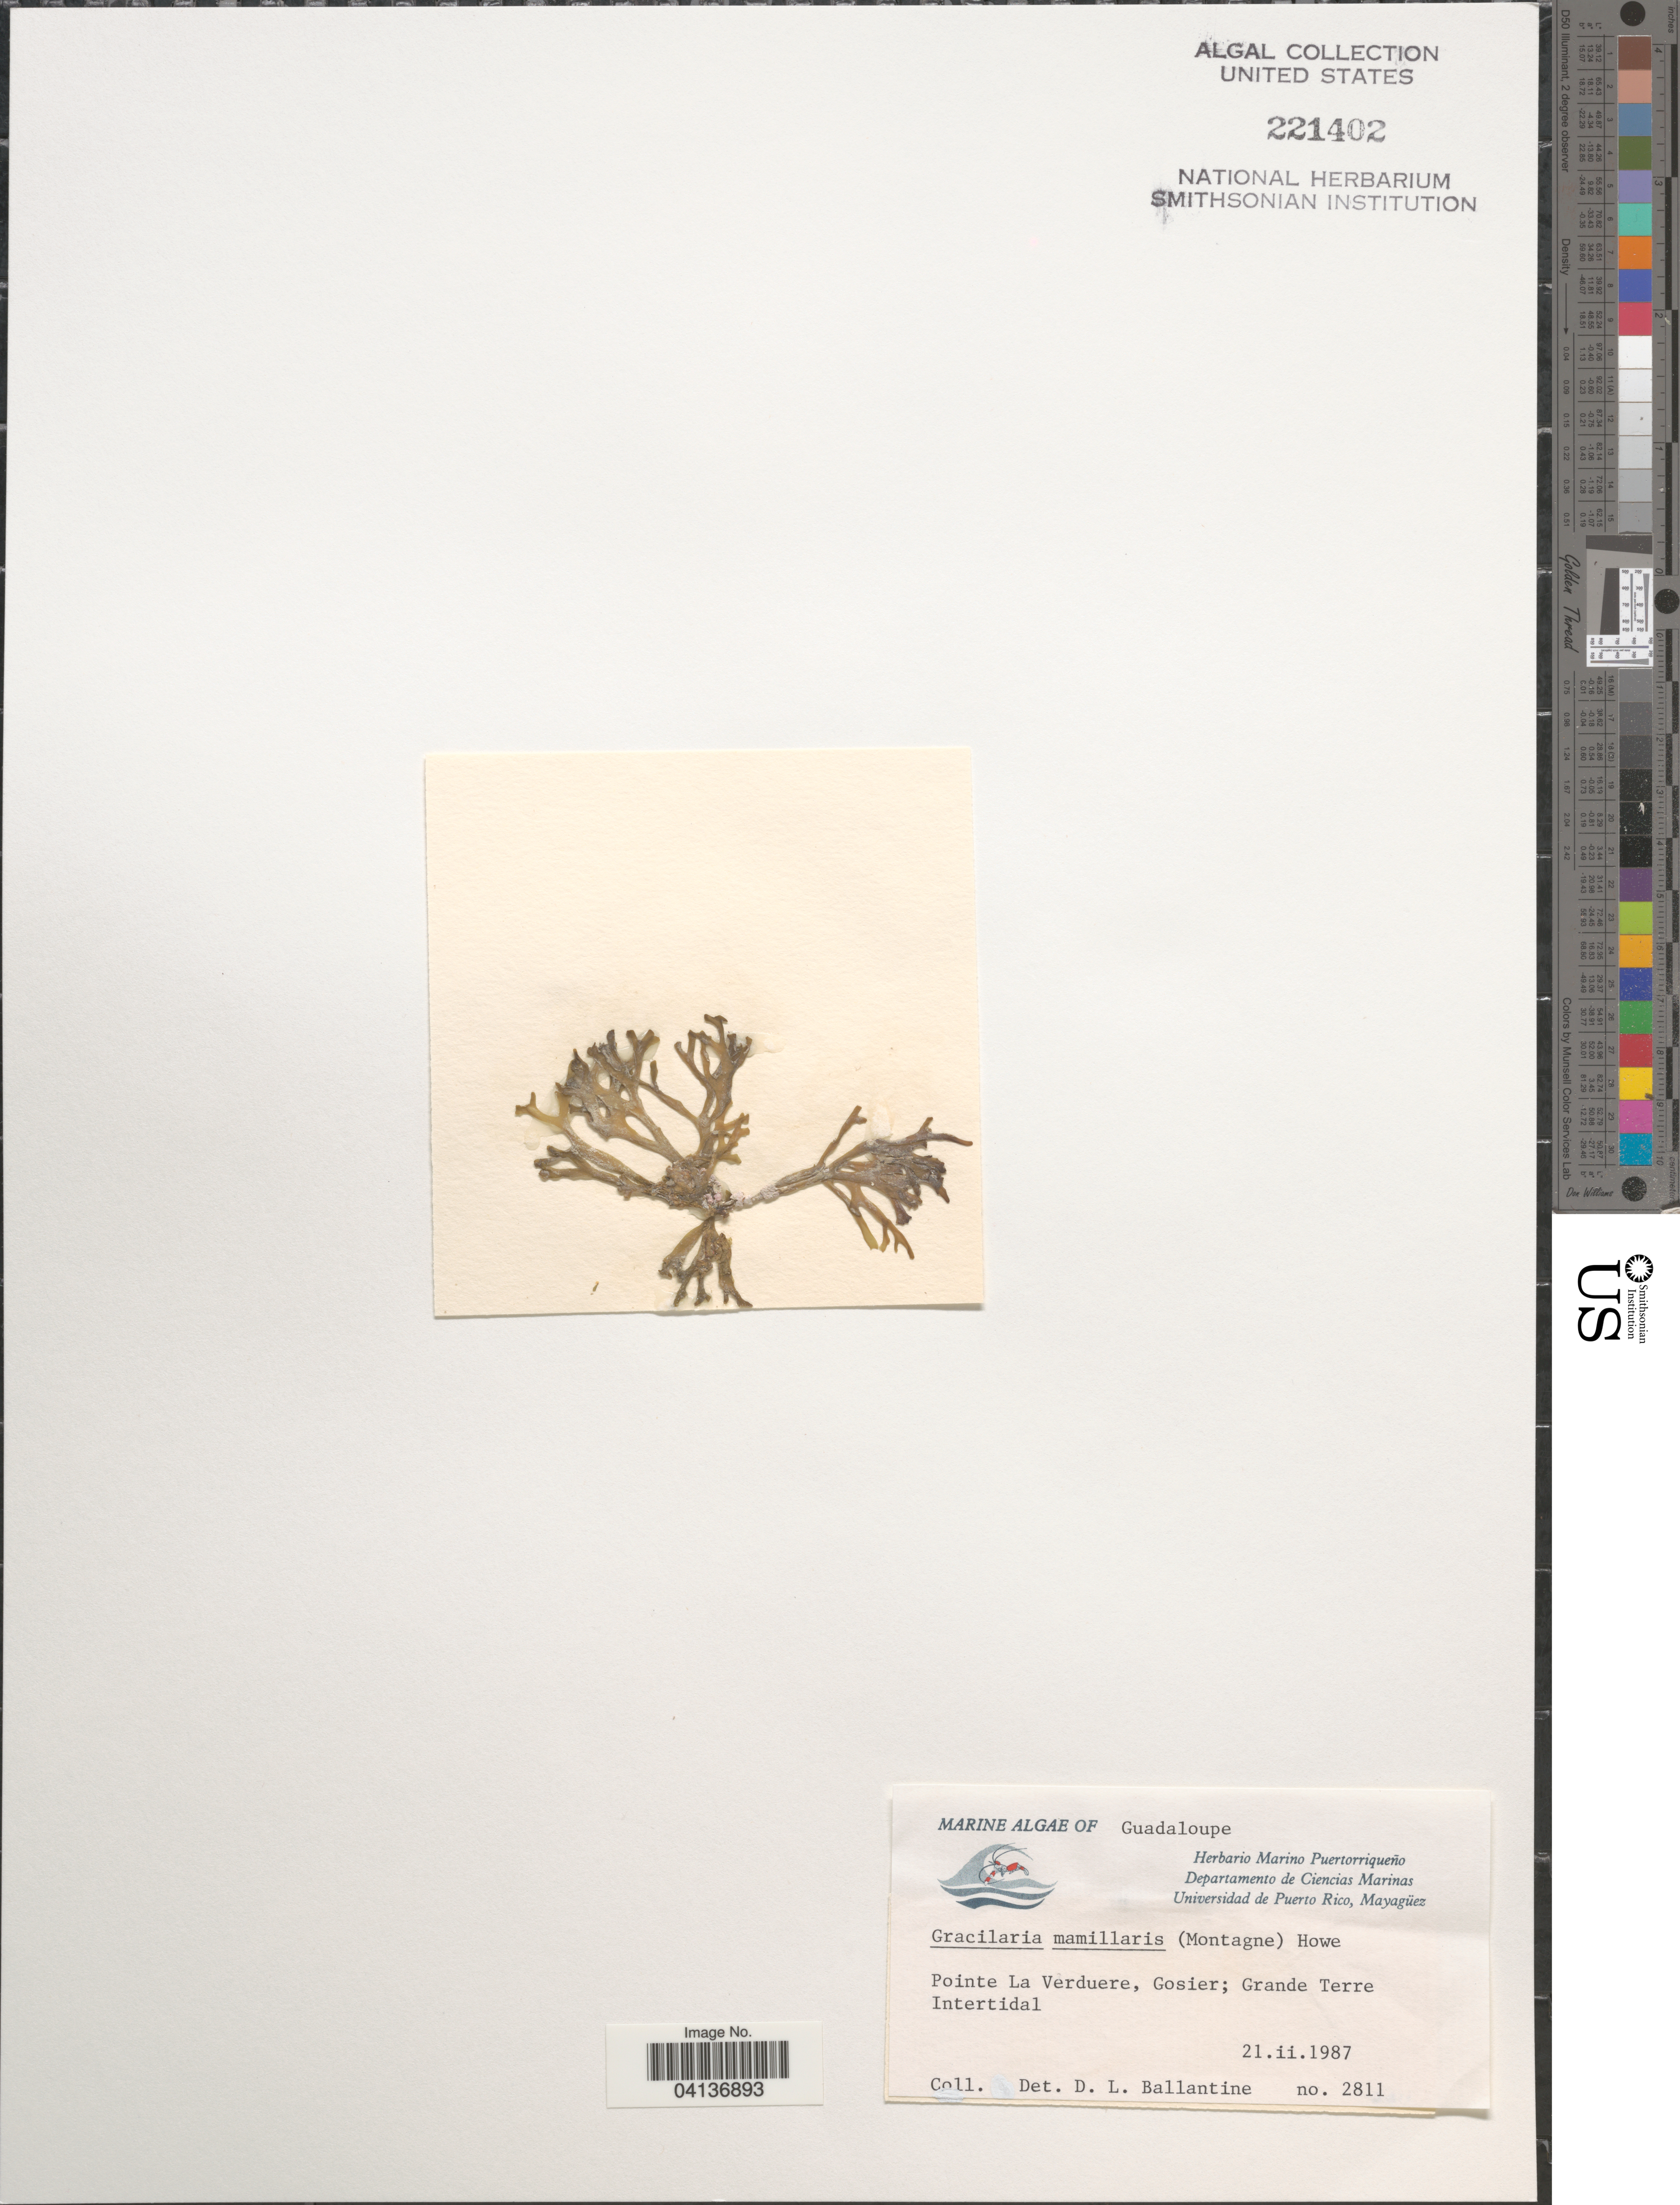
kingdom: Plantae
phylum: Rhodophyta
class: Florideophyceae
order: Gracilariales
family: Gracilariaceae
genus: Gracilaria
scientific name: Gracilaria mammillaris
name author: (Mont.) M. Howe in Britton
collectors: D.L. Ballantine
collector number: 2811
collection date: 1987-02-21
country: Guadeloupe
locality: Guadaloupe. Pointe La Verduere, Gosier; Grande Terre.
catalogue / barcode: US 221402